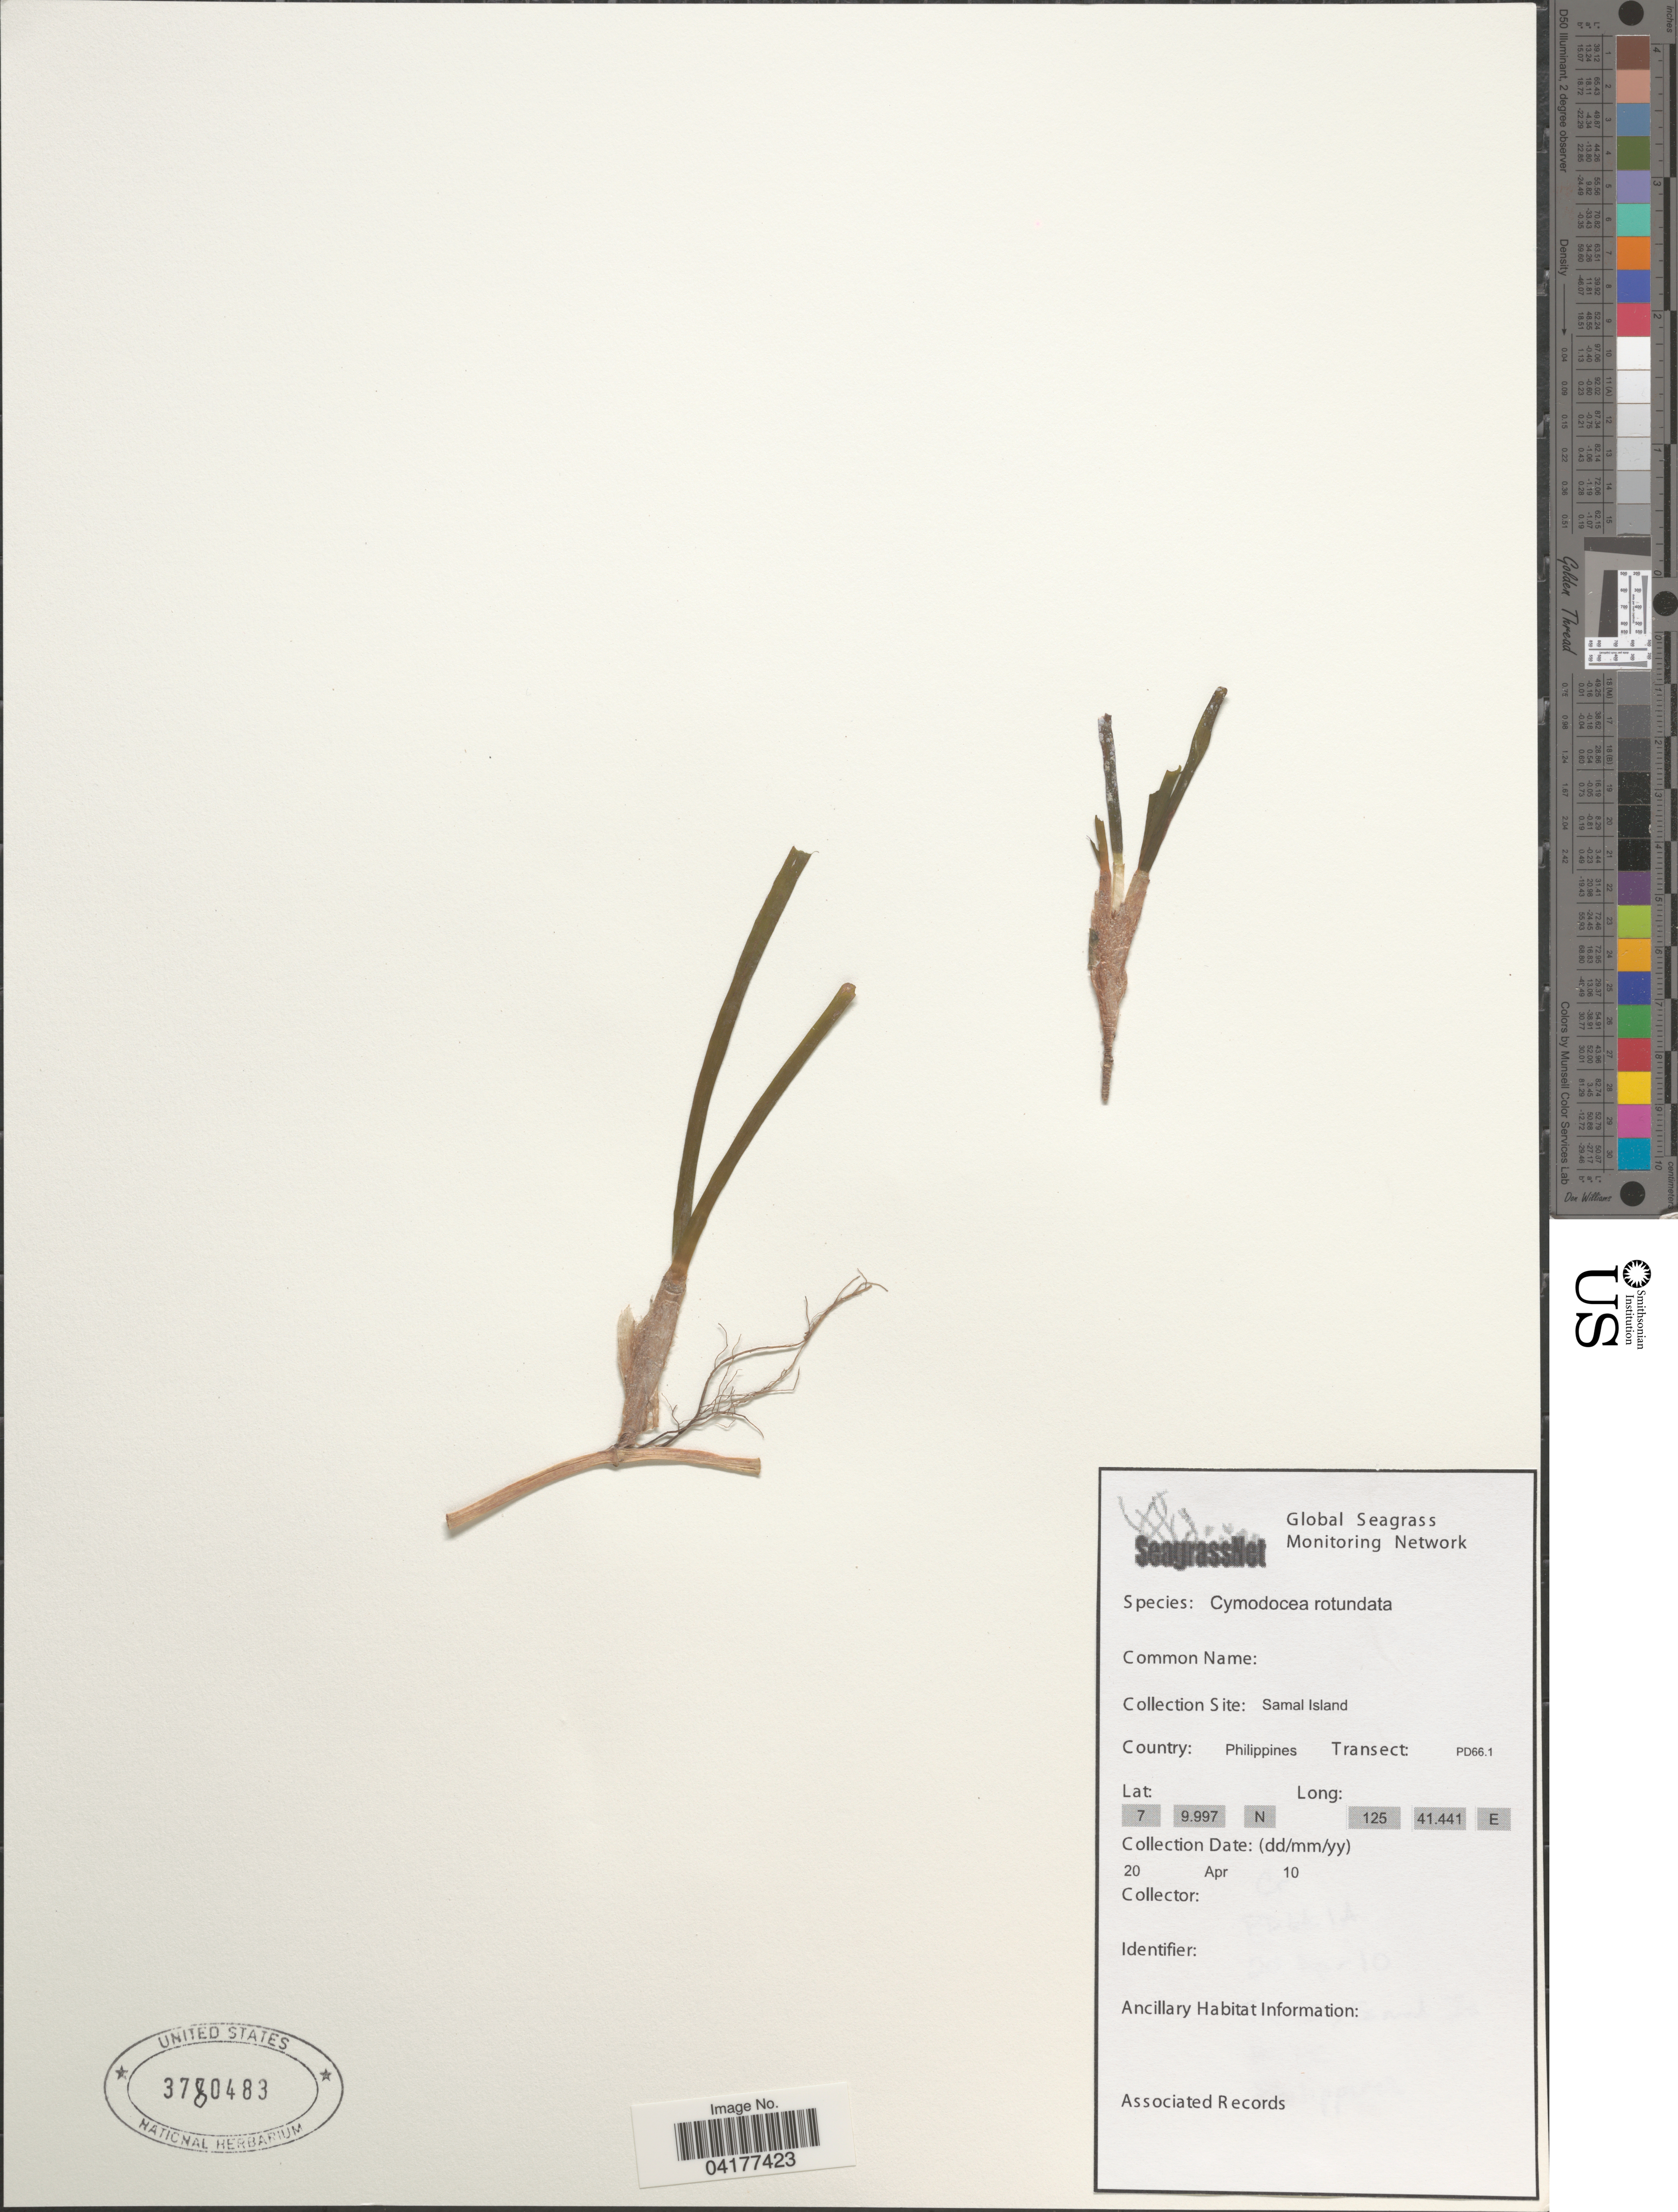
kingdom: Plantae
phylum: Tracheophyta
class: Liliopsida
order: Alismatales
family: Cymodoceaceae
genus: Cymodocea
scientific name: Cymodocea rotundata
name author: Asch. & Schweinf.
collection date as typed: Transcribed d/m/y: 20/4/10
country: Philippines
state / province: Davao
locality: Samal Island. Transect: PD66.1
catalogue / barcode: US 3780483